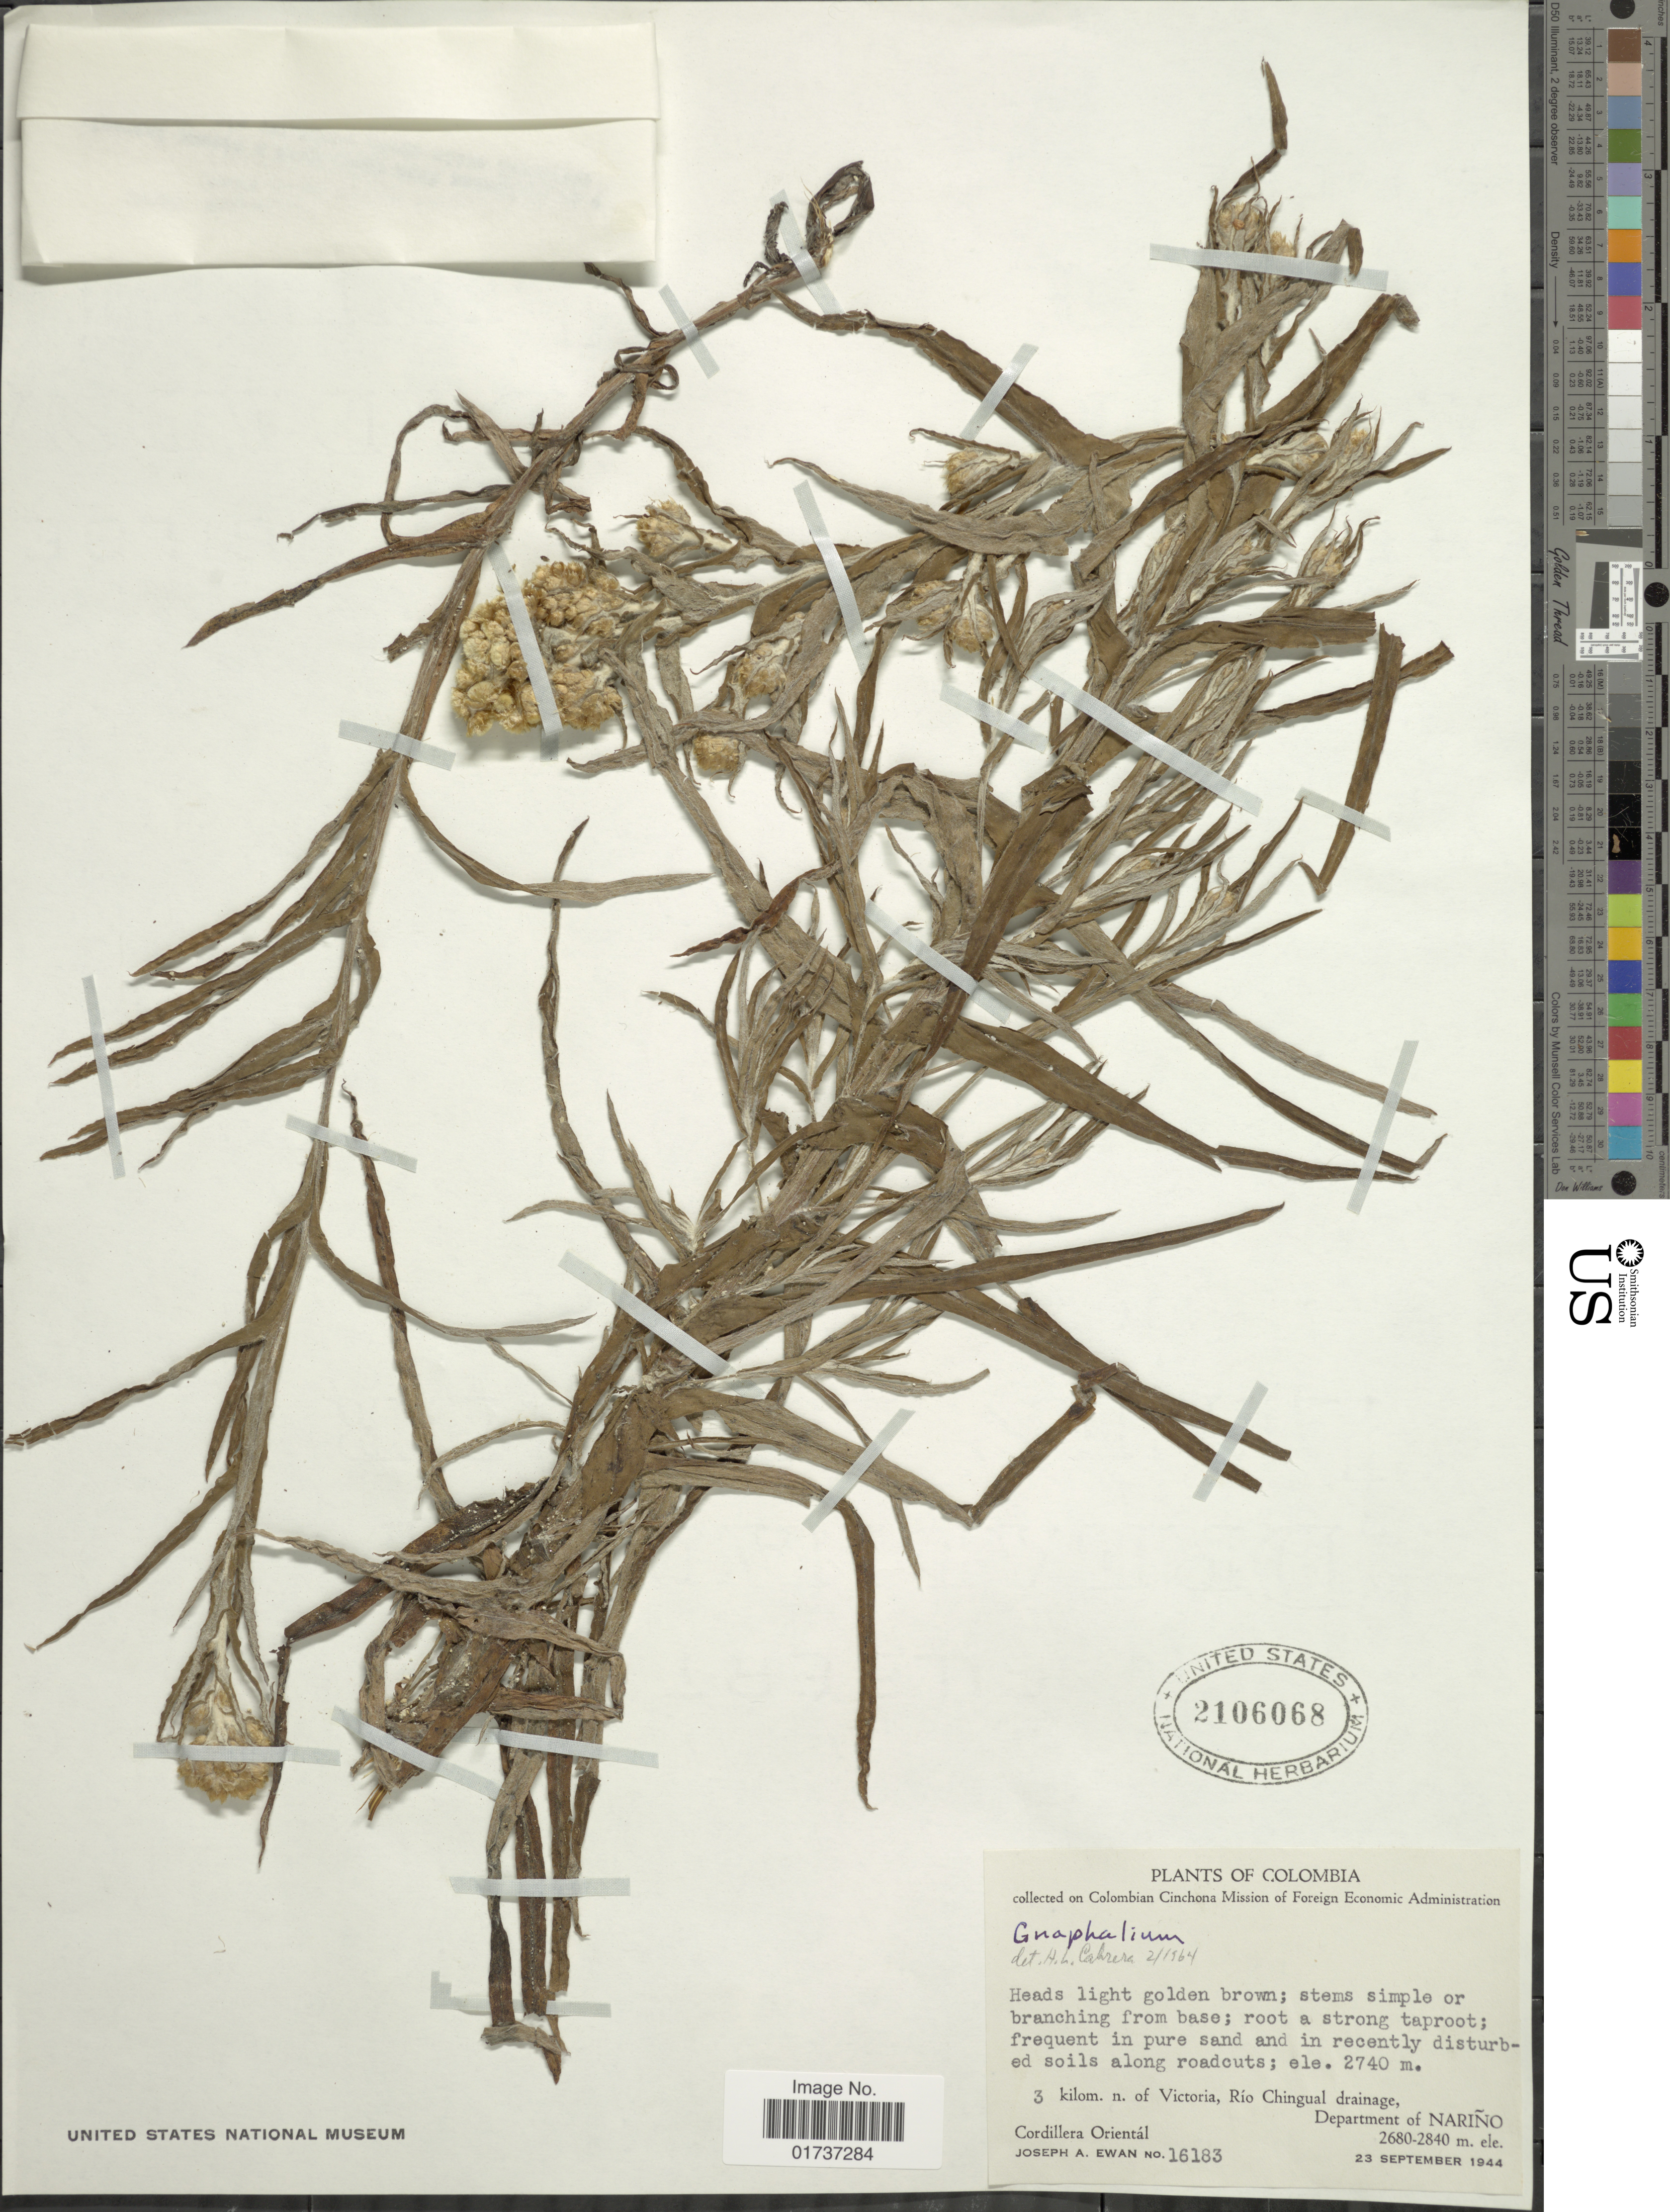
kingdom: Plantae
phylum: Tracheophyta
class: Magnoliopsida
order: Asterales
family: Asteraceae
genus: Gnaphalium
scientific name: Gnaphalium sp.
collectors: J. A. Ewan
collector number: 16183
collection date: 1944-09-23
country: Colombia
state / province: Nariño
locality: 3 kilom n of Victoria, Río Chingual drainage, Department of Nariño, Cordillera Orientál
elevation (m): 2680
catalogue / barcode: US 2106068